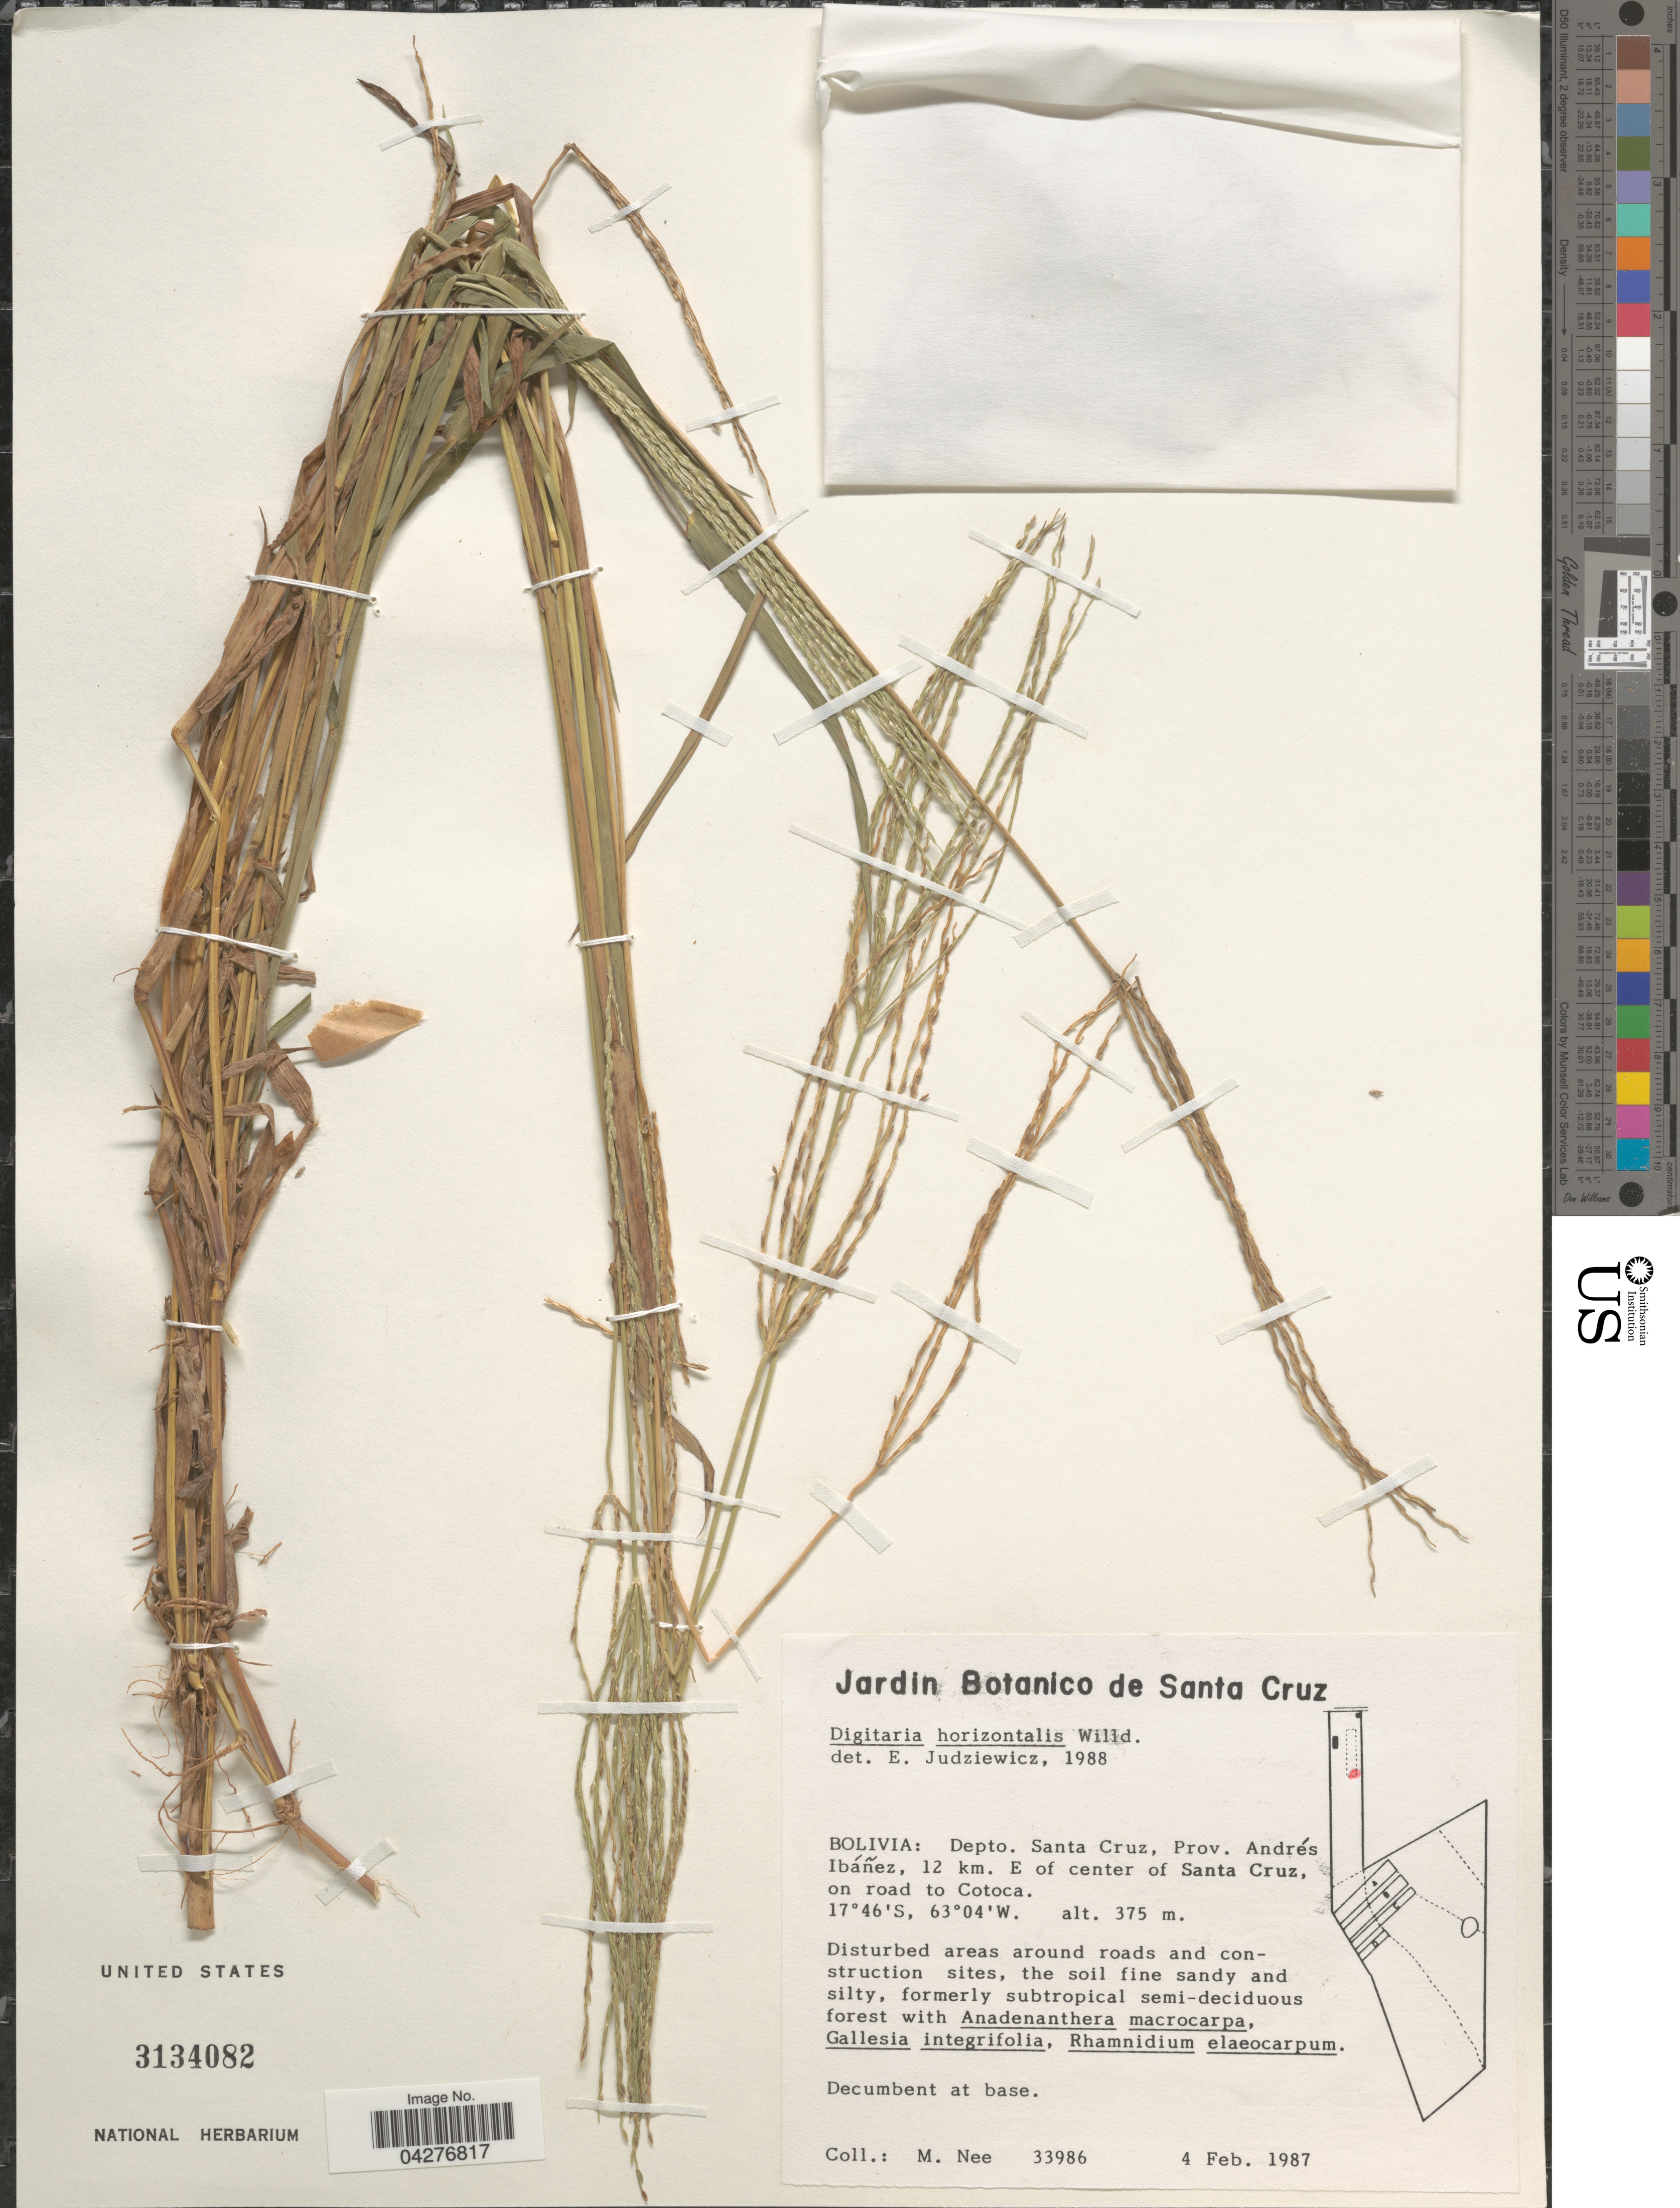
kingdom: Plantae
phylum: Tracheophyta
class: Liliopsida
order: Poales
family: Poaceae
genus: Digitaria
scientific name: Digitaria horizontalis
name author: Willd.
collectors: M. Nee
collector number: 33986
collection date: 1987-02-04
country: Bolivia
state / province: Santa Cruz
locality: Depto. Santa Cruz, Prov. Andrés Ibáñez, 12 km. E of center of Santa Cruz, on road to Cotoca. Disturbed areas around roads and construction sites, the soil fine sandy and silty.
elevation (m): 375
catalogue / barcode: US 3134082